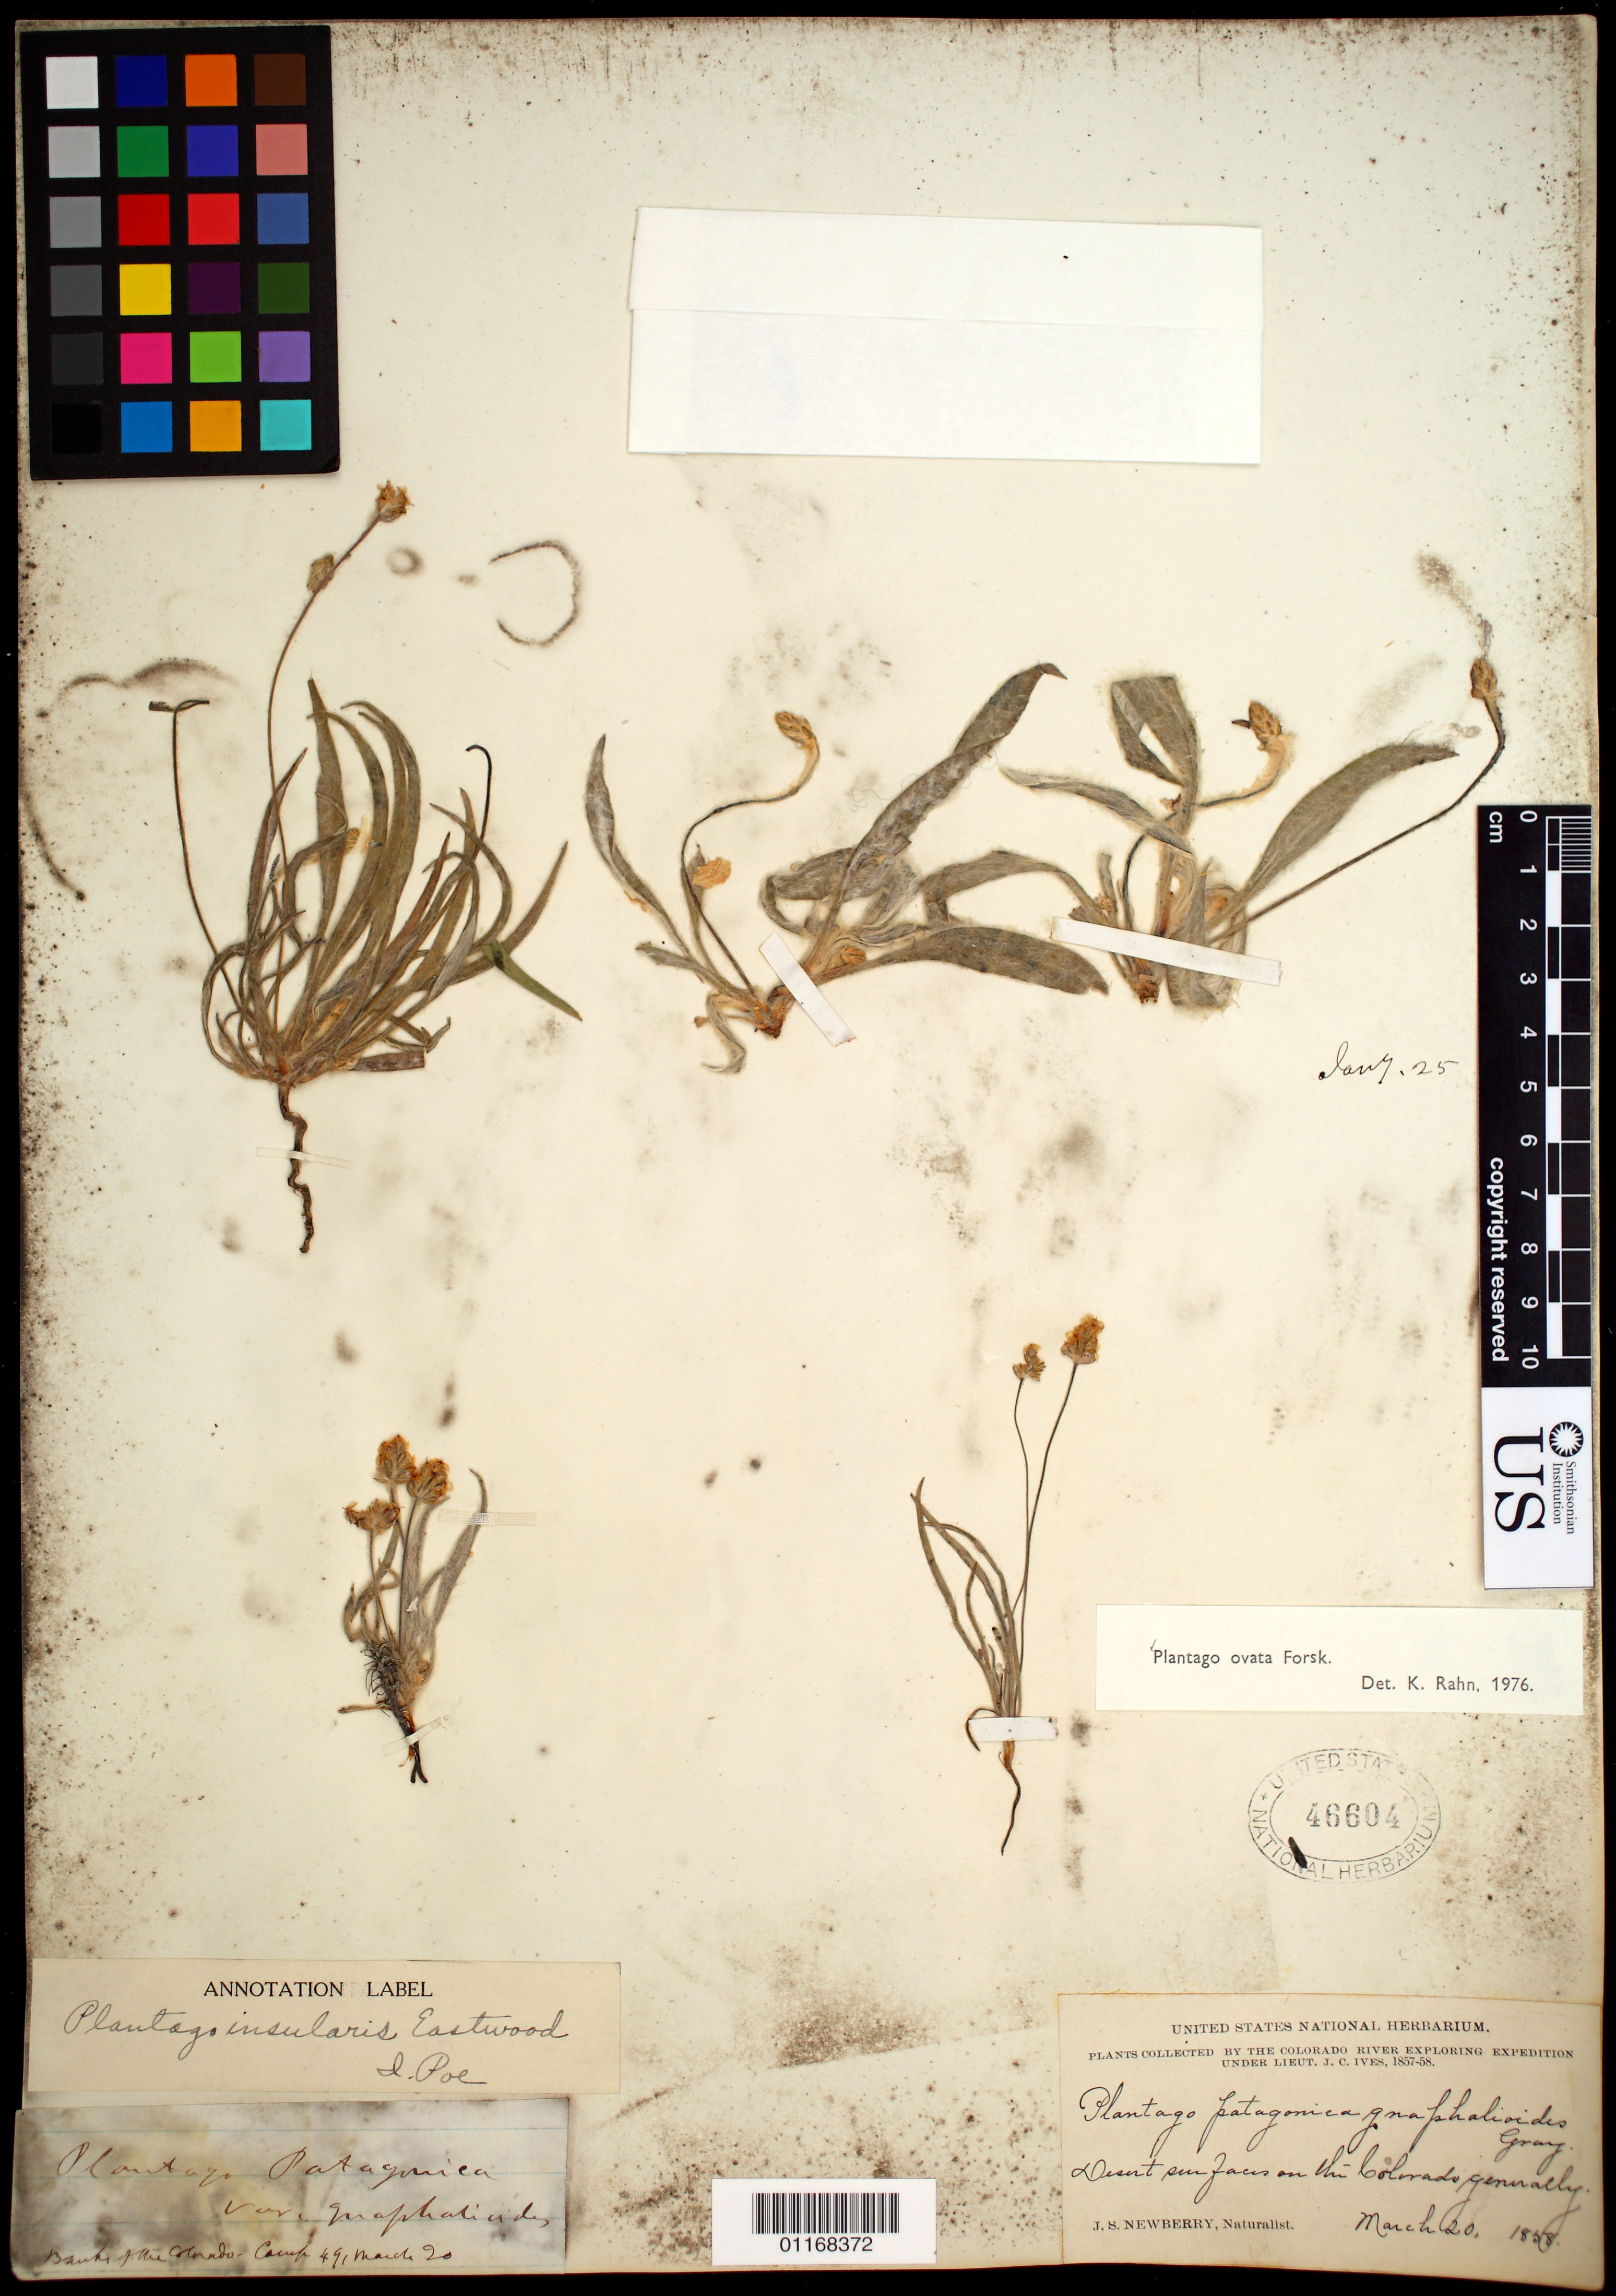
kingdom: Plantae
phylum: Tracheophyta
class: Magnoliopsida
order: Lamiales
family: Plantaginaceae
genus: Plantago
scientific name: Plantago ovata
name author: Forssk.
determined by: Rahn, Knud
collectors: J. S. Newberry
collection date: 1858-03-20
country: United States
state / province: Colorado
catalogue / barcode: US 46604